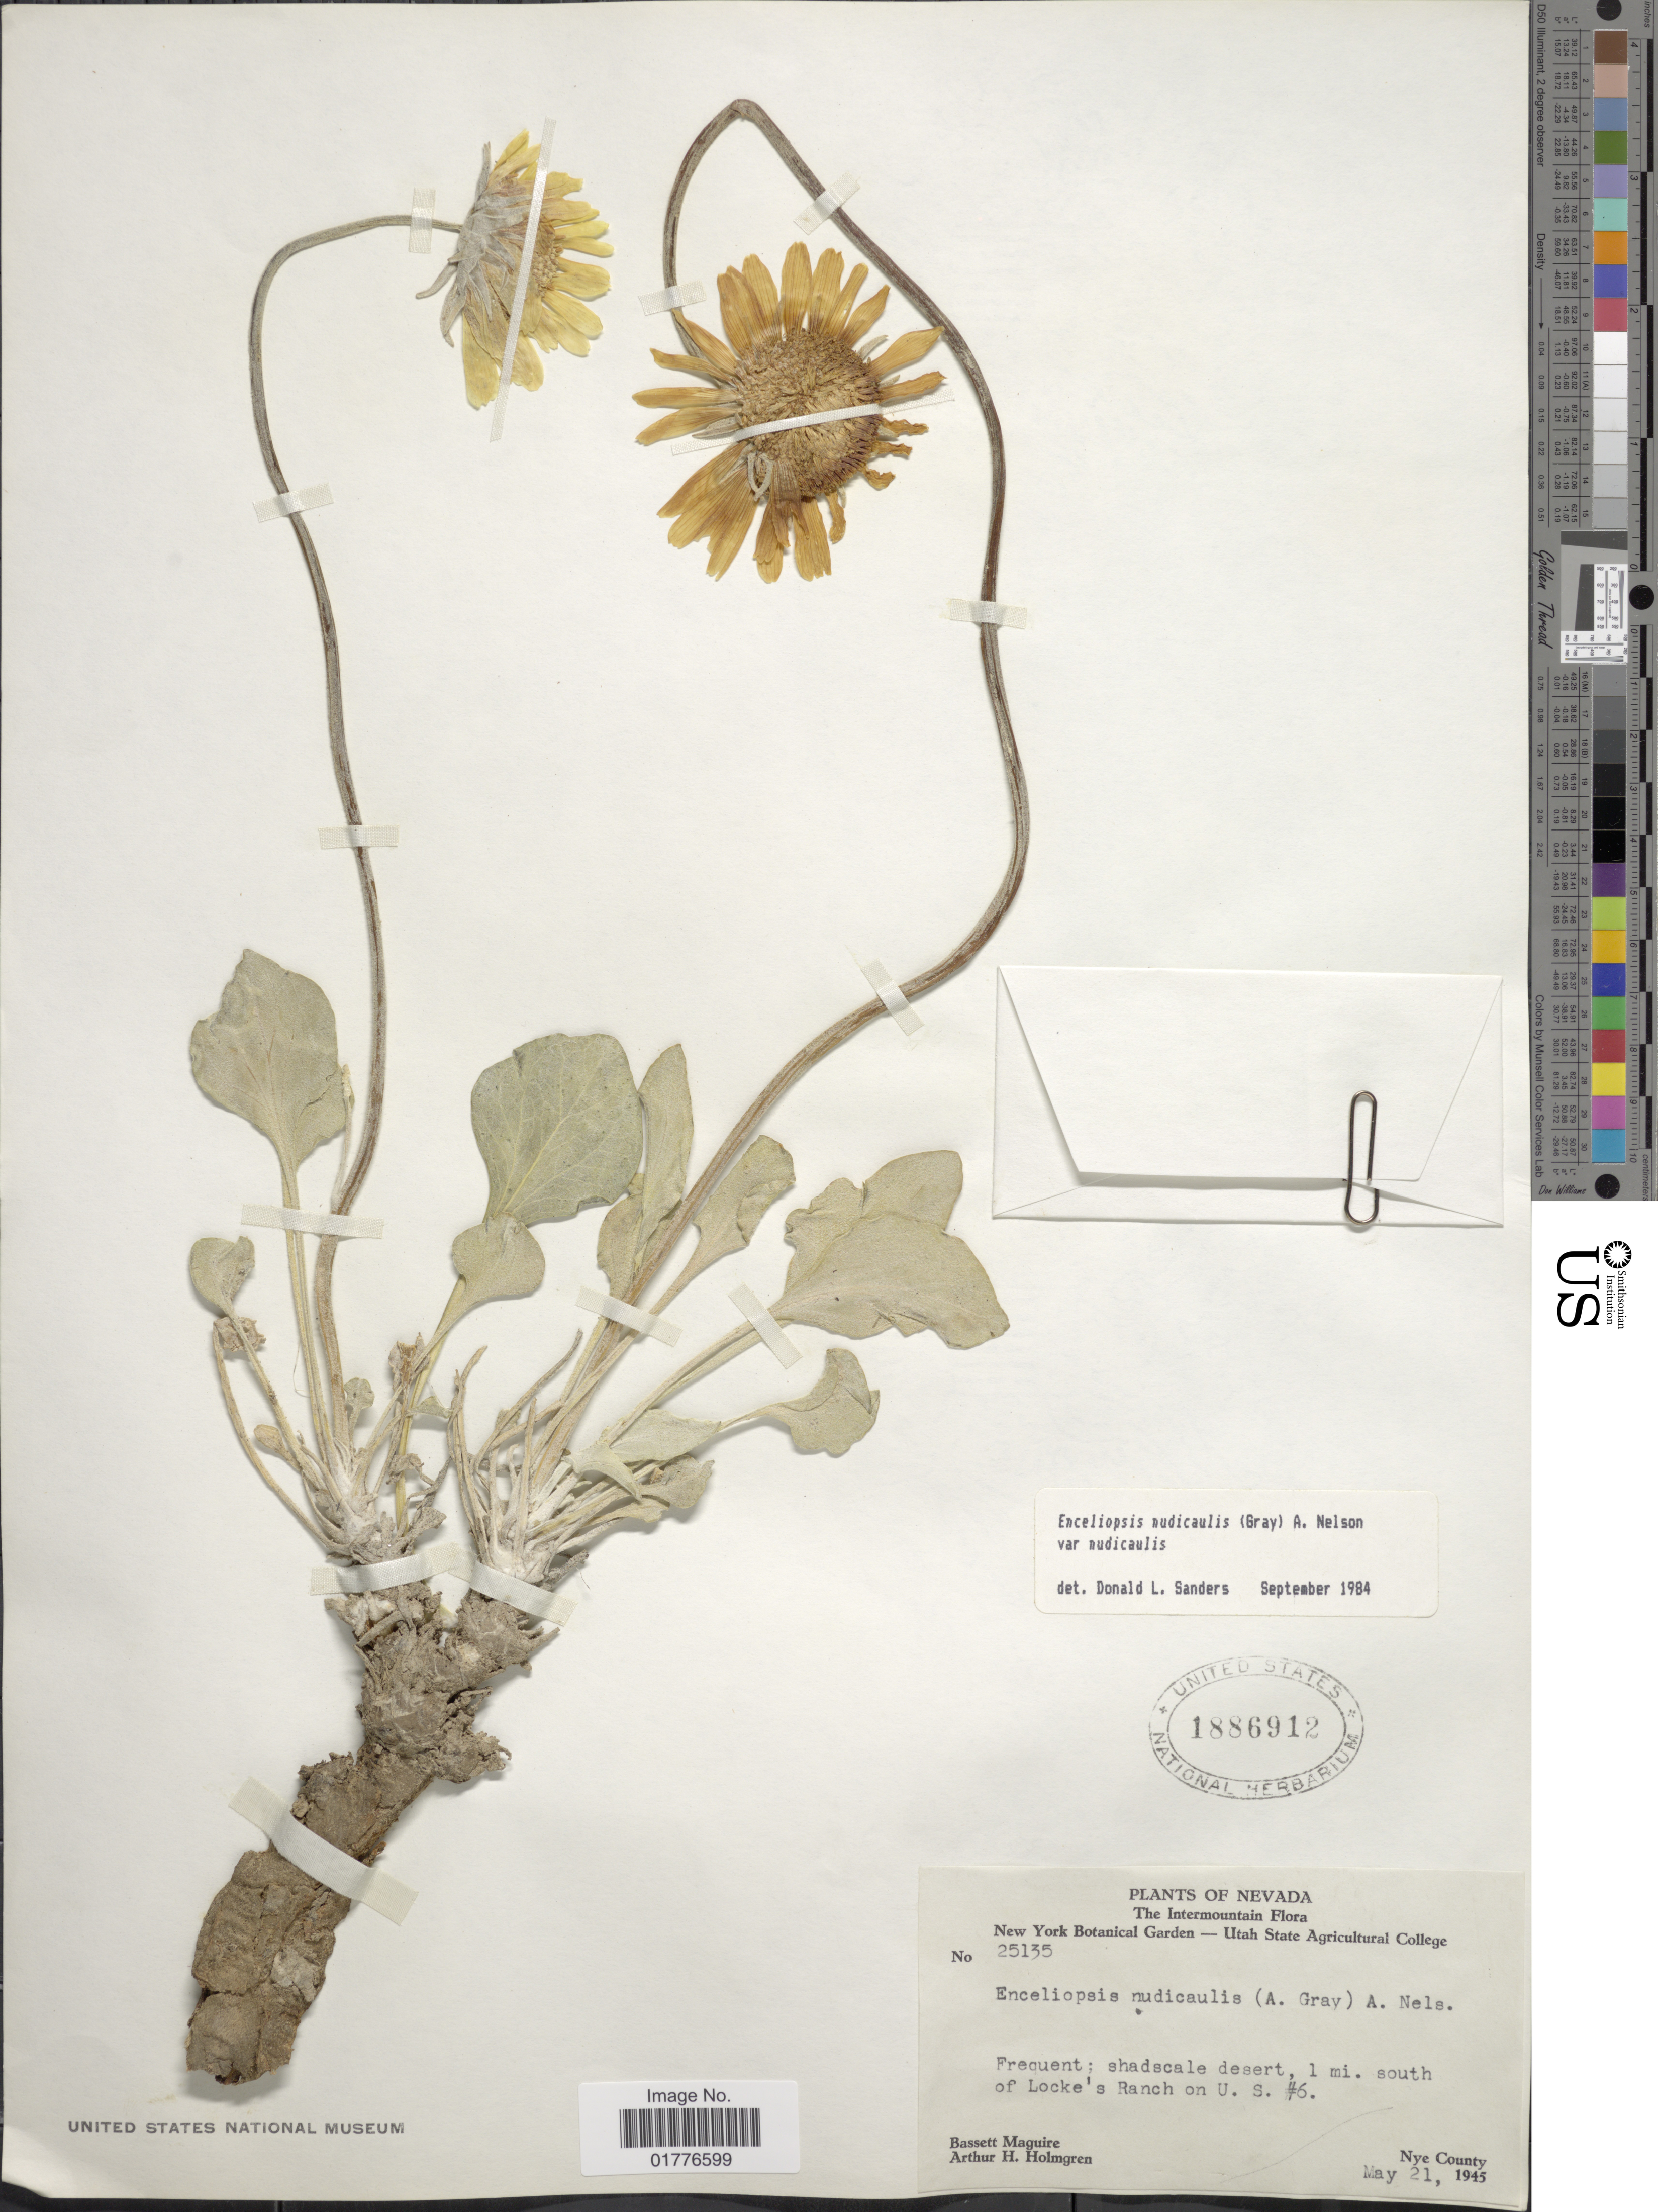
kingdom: Plantae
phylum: Tracheophyta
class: Magnoliopsida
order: Asterales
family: Asteraceae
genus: Enceliopsis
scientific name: Enceliopsis nudicaulis var. nudicaulis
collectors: B. Maguire & A. H. Holmgren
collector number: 25135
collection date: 1945-05-21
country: United States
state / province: Nevada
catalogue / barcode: US 1886912